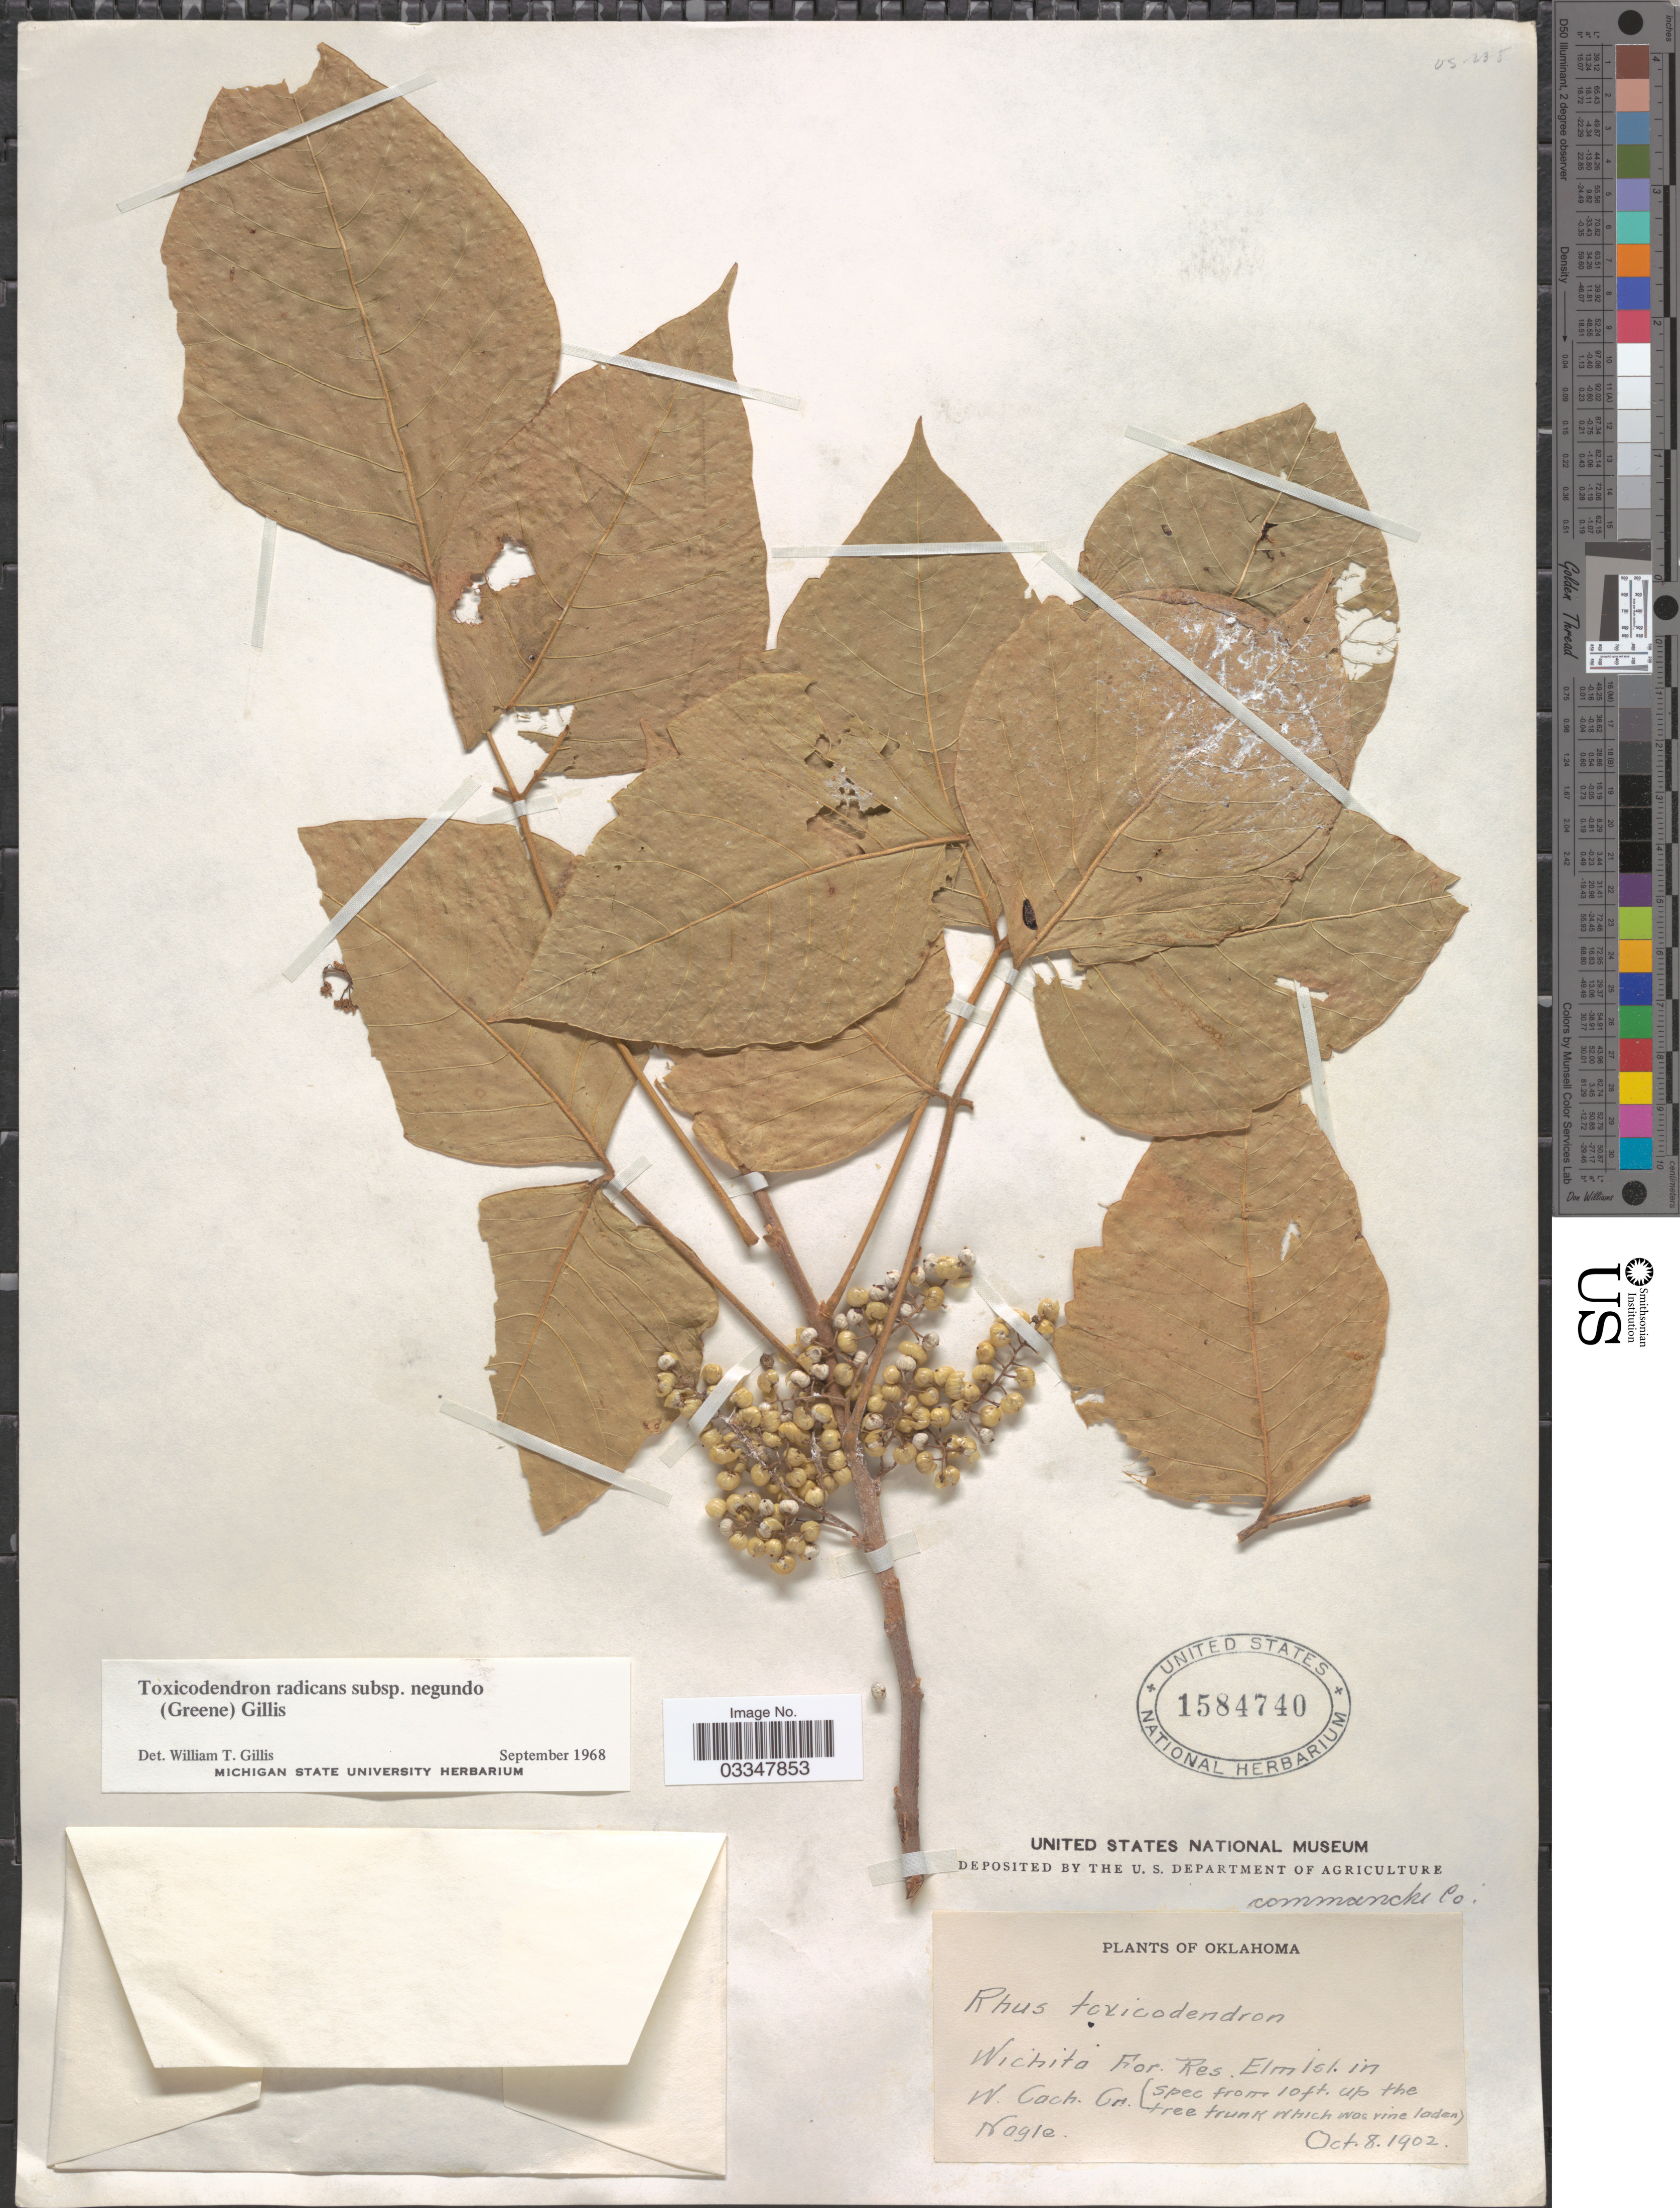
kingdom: Plantae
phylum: Tracheophyta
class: Magnoliopsida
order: Sapindales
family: Anacardiaceae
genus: Toxicodendron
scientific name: Toxicodendron radicans subsp. negundo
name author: (Greene) Gillis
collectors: Nagle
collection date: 1902-10-08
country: United States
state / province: Oklahoma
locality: Wichita For. Res. Elmsl. in W. Cach. Cr. Commanche Co.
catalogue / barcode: US 1584740